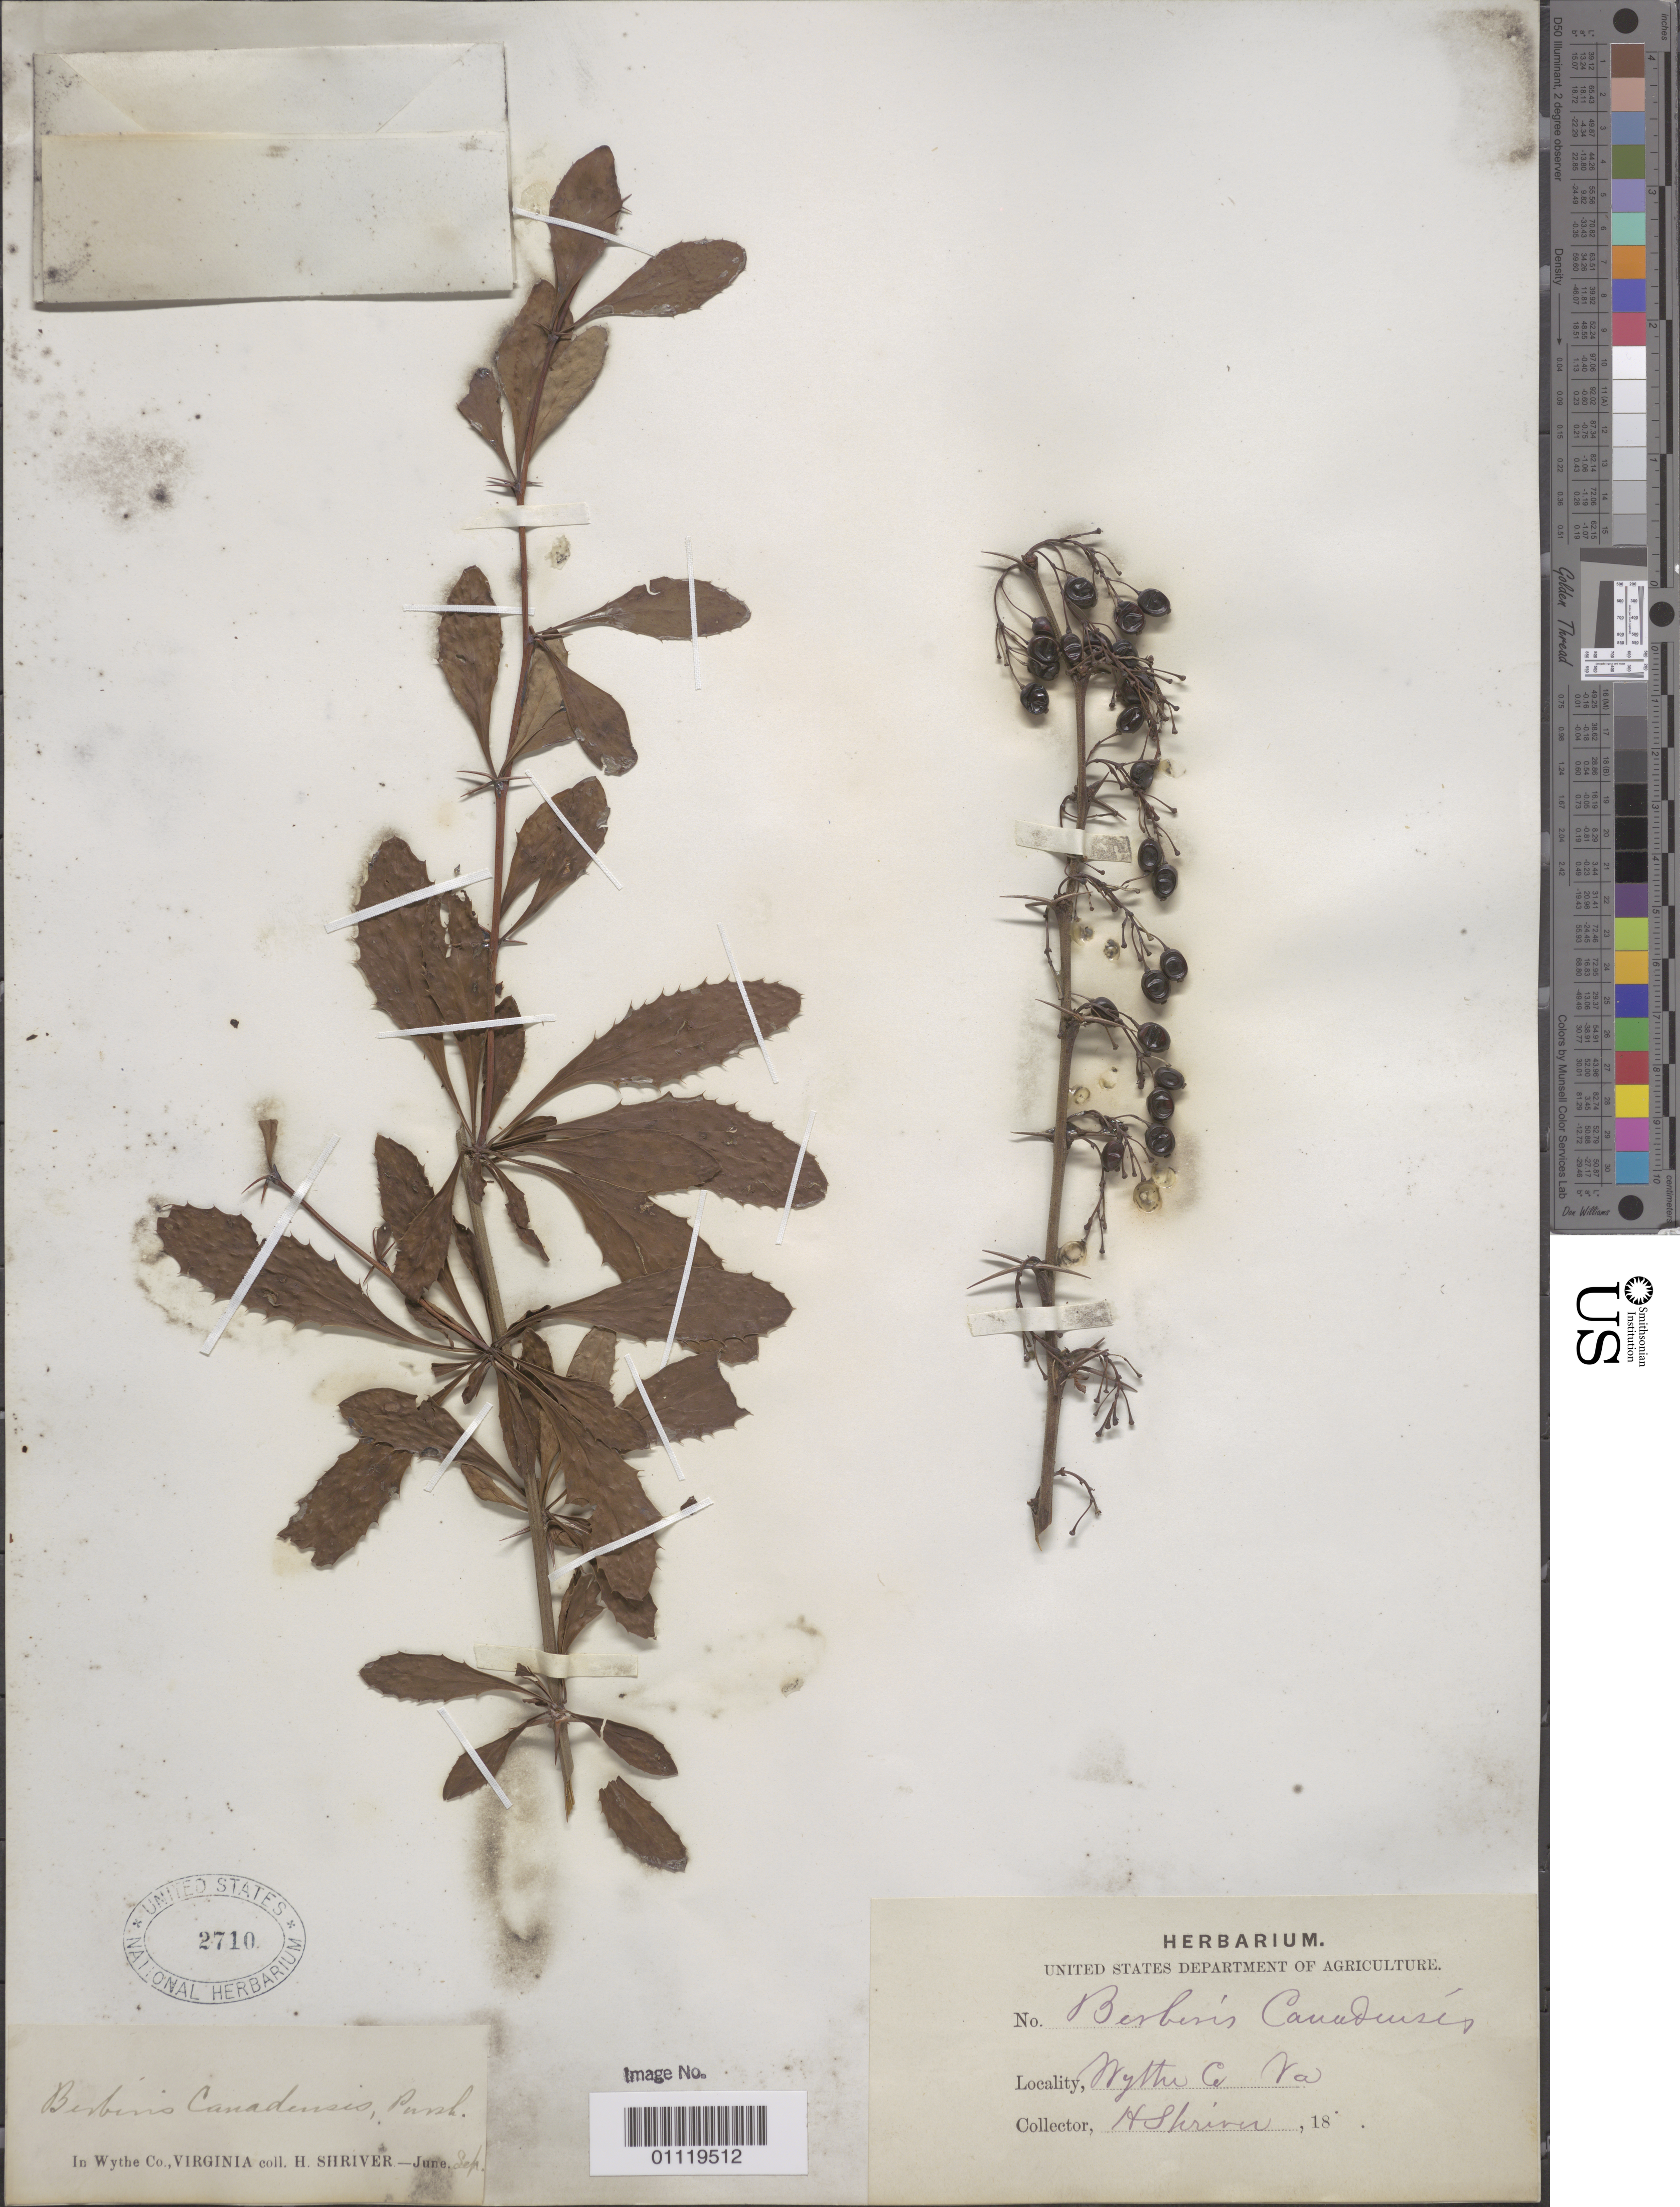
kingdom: Plantae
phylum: Tracheophyta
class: Magnoliopsida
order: Ranunculales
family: Berberidaceae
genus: Berberis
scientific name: Berberis canadensis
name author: Mill.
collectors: H. Shriver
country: United States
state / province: Virginia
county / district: Wythe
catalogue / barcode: US 2710